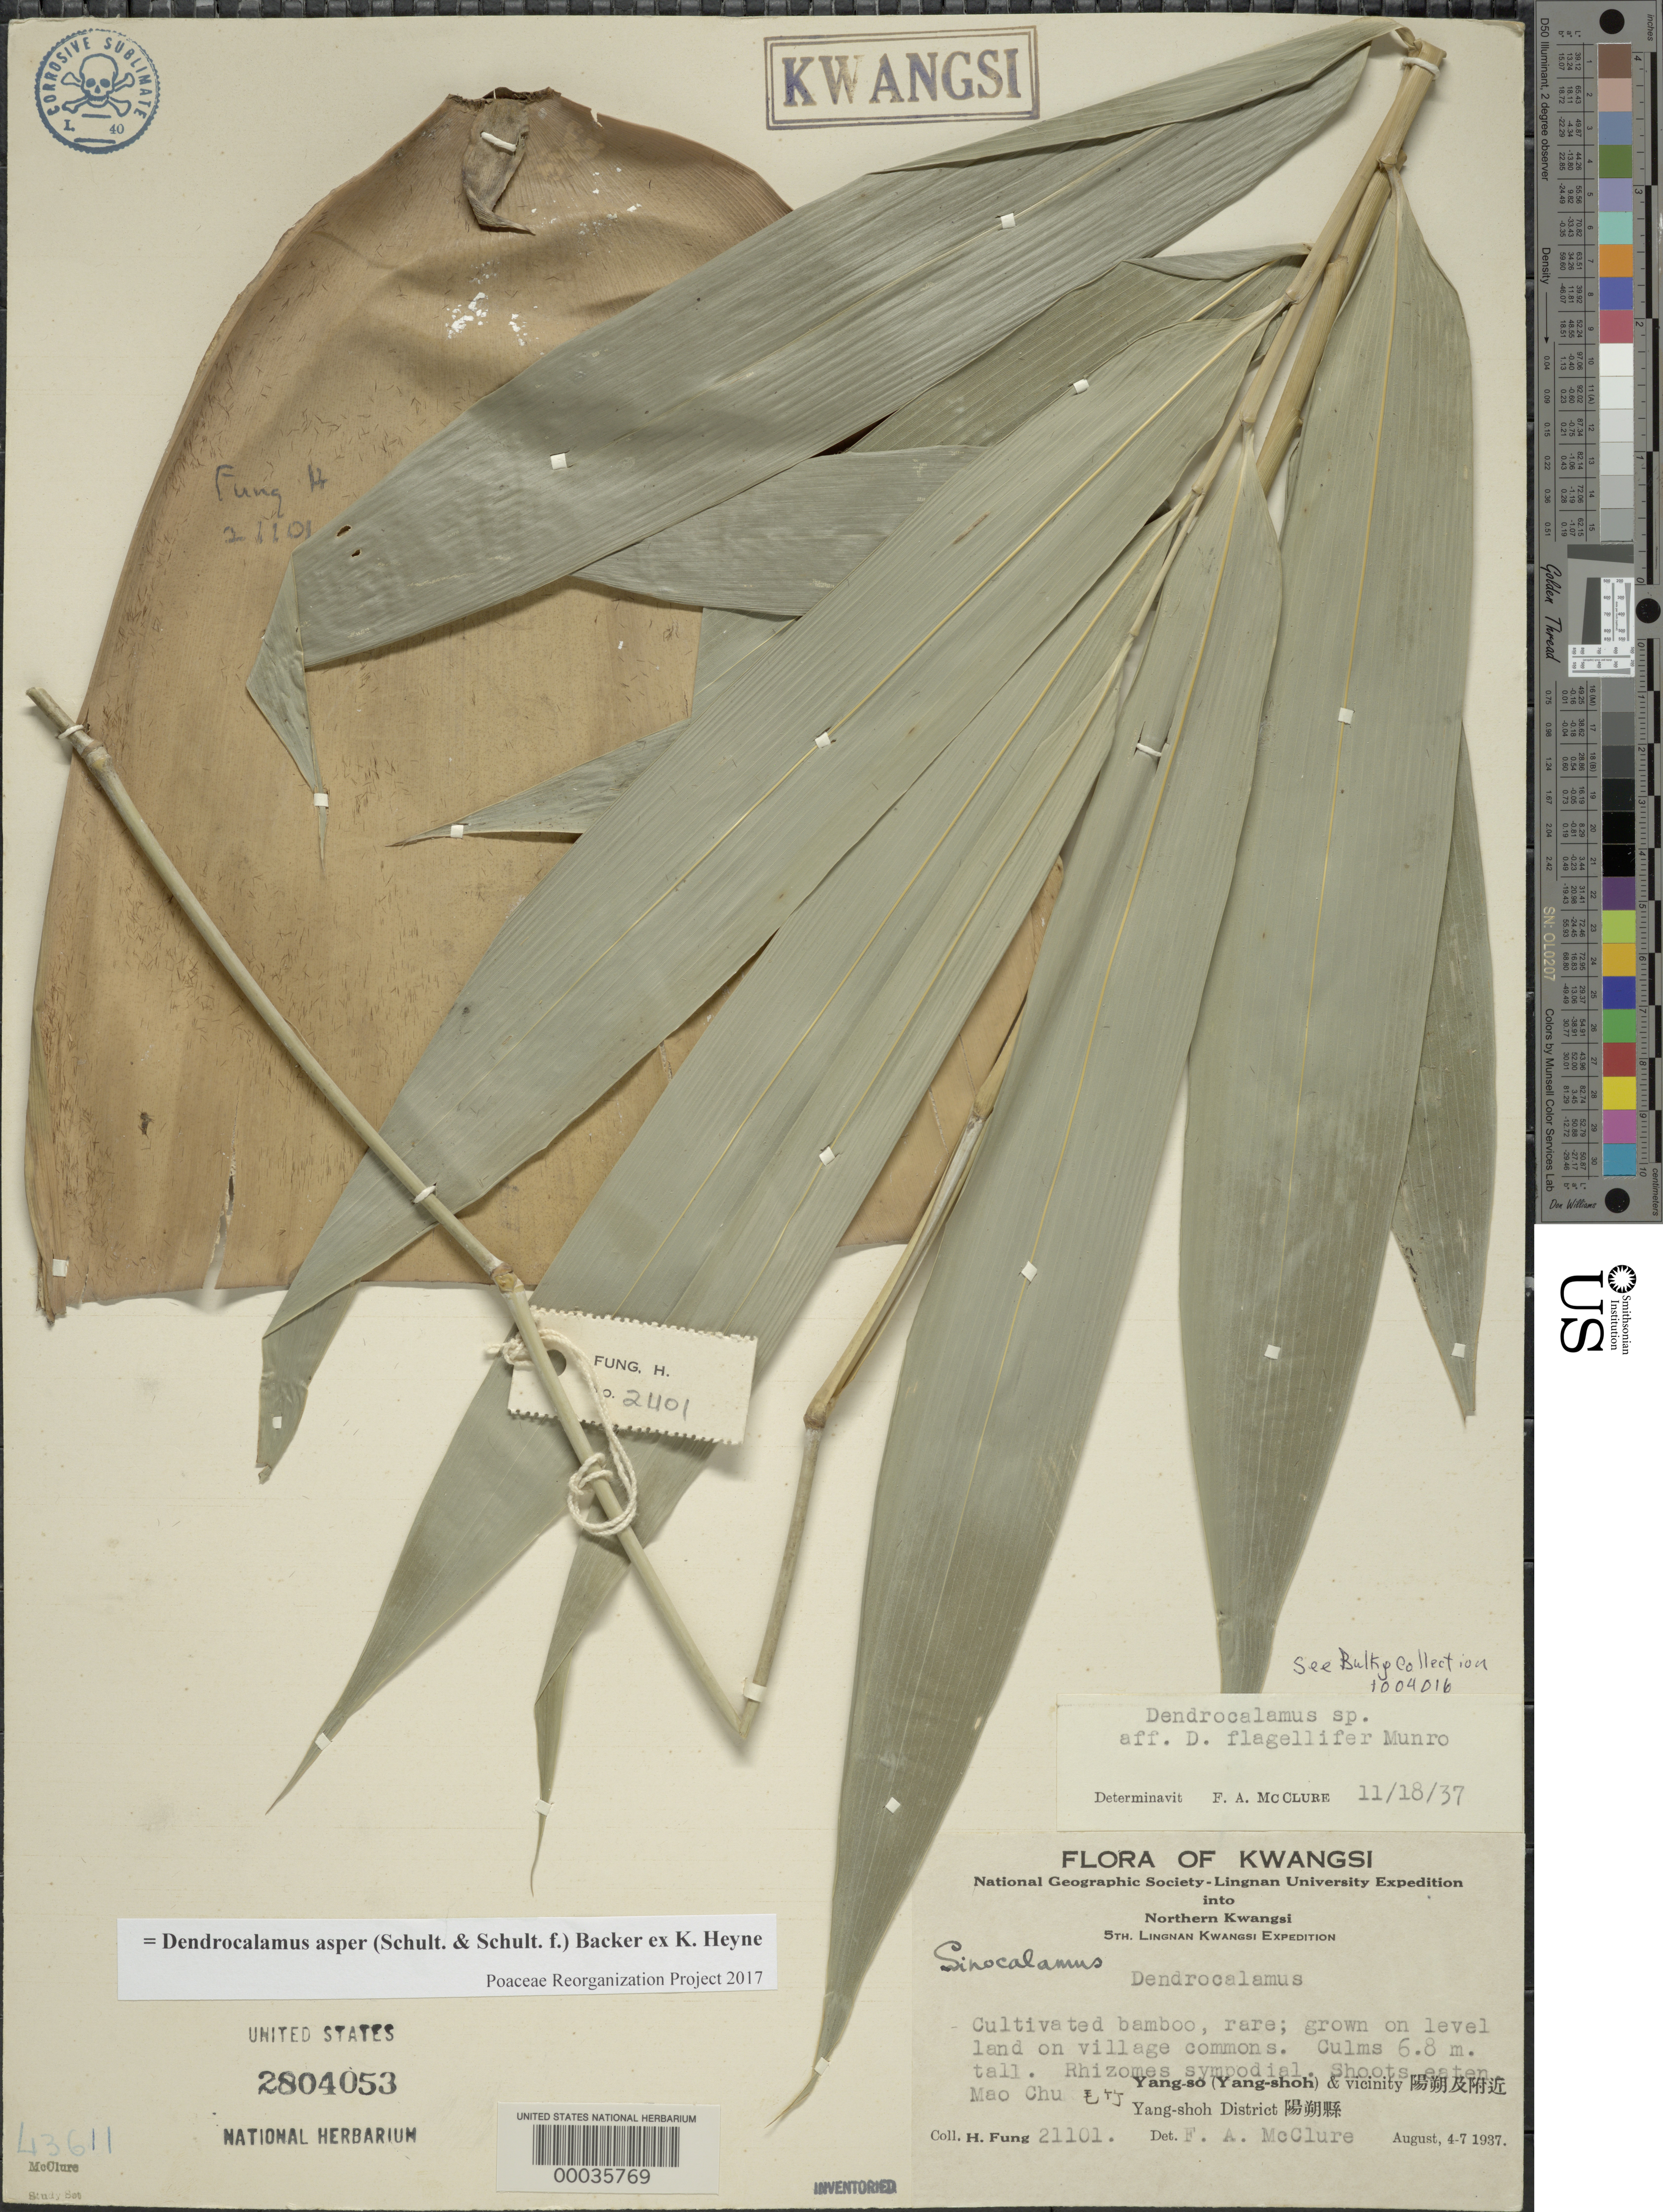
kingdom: Plantae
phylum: Tracheophyta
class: Liliopsida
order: Poales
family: Poaceae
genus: Dendrocalamus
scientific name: Dendrocalamus asper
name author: (Schult. & Schult. f.) Backer ex K. Heyne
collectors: H. L. Fung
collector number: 21101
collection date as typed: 04 Aug 1937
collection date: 1937-08-04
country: China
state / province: Jiangxi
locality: Yang so, hwang chu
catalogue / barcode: US 2804053